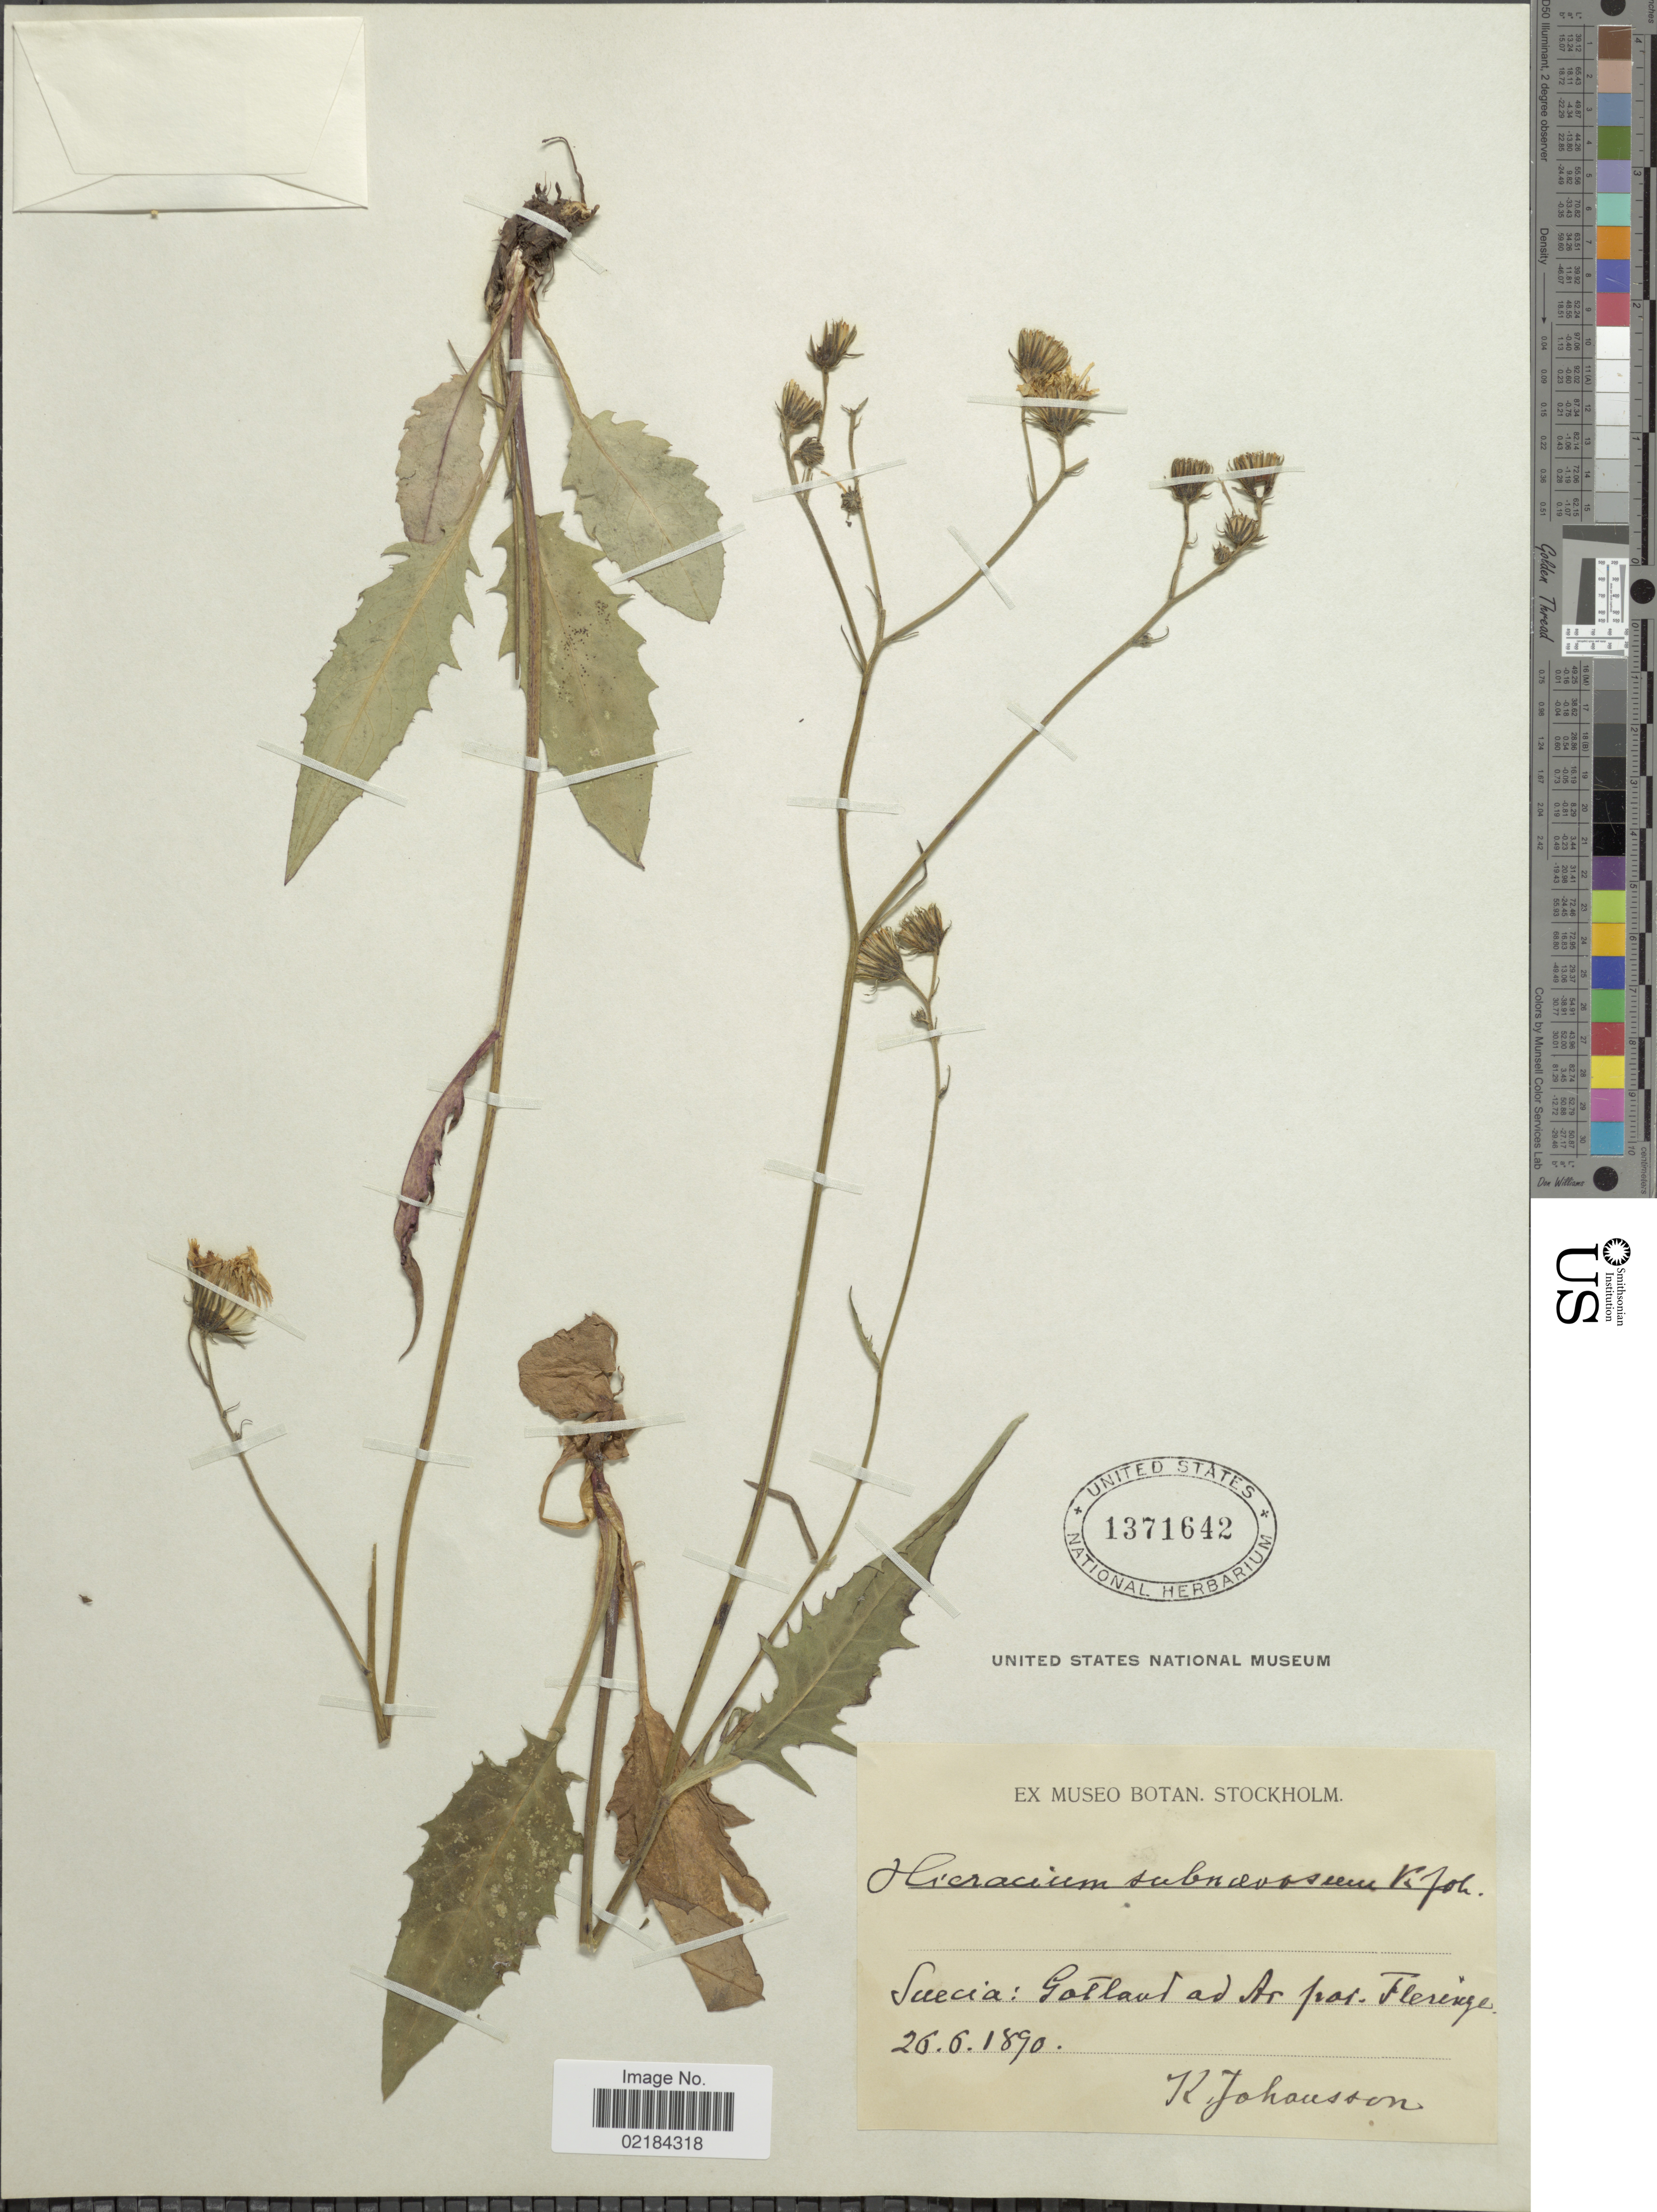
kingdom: Plantae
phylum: Tracheophyta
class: Magnoliopsida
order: Asterales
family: Asteraceae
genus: Hieracium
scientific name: Hieracium subnaevosum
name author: (Johanss. ex Dahlst.) Johanss.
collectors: K. Johansson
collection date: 1890-06-26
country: Sweden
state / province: Gotland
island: Gotland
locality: Suecia: Gotland ad Ar par. Fleringe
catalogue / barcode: US 1371642